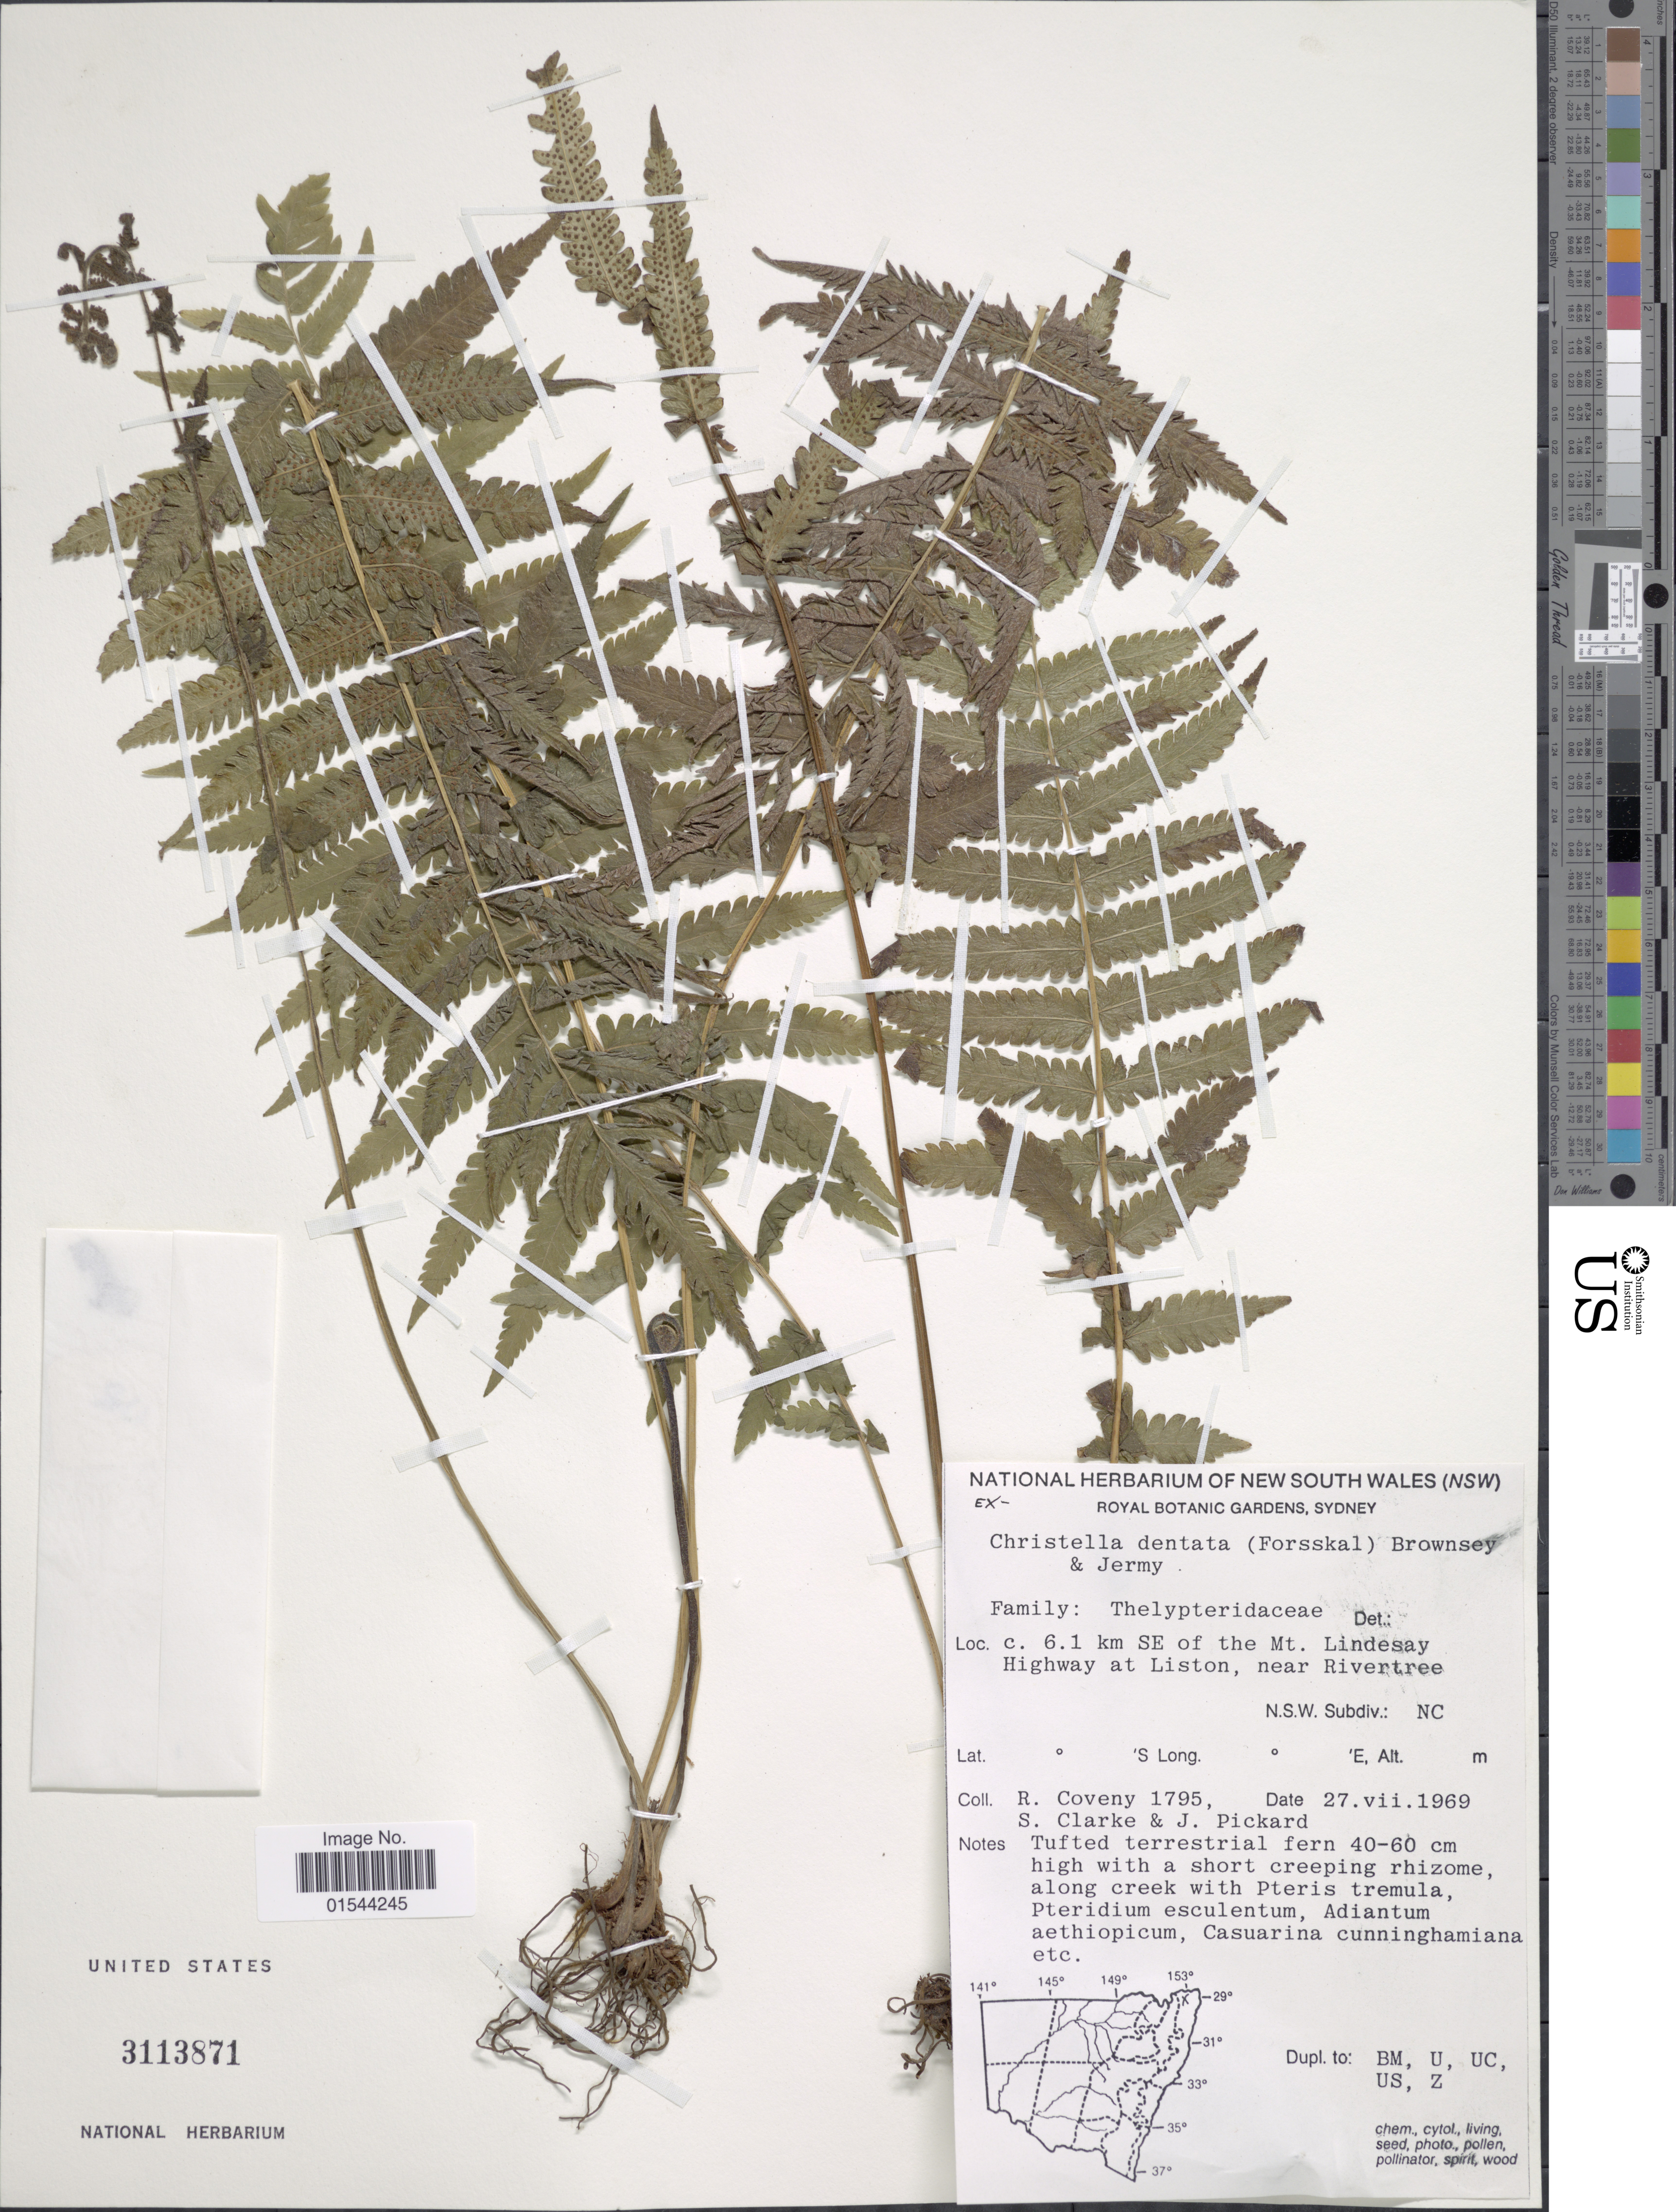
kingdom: Plantae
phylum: Tracheophyta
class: Polypodiopsida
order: Polypodiales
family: Thelypteridaceae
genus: Christella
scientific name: Christella dentata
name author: (Forssk.) Brownsey & Jermy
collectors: R. Coveny, S. M. Clarke & J. Pickard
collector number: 1795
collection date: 1969-07-27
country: Australia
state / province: New South Wales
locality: C. 6.1 km SE of the Mt. Lindesay Highway at Liston, near Rivertree, N.S.W. Subdiv: NC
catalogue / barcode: US 3113871